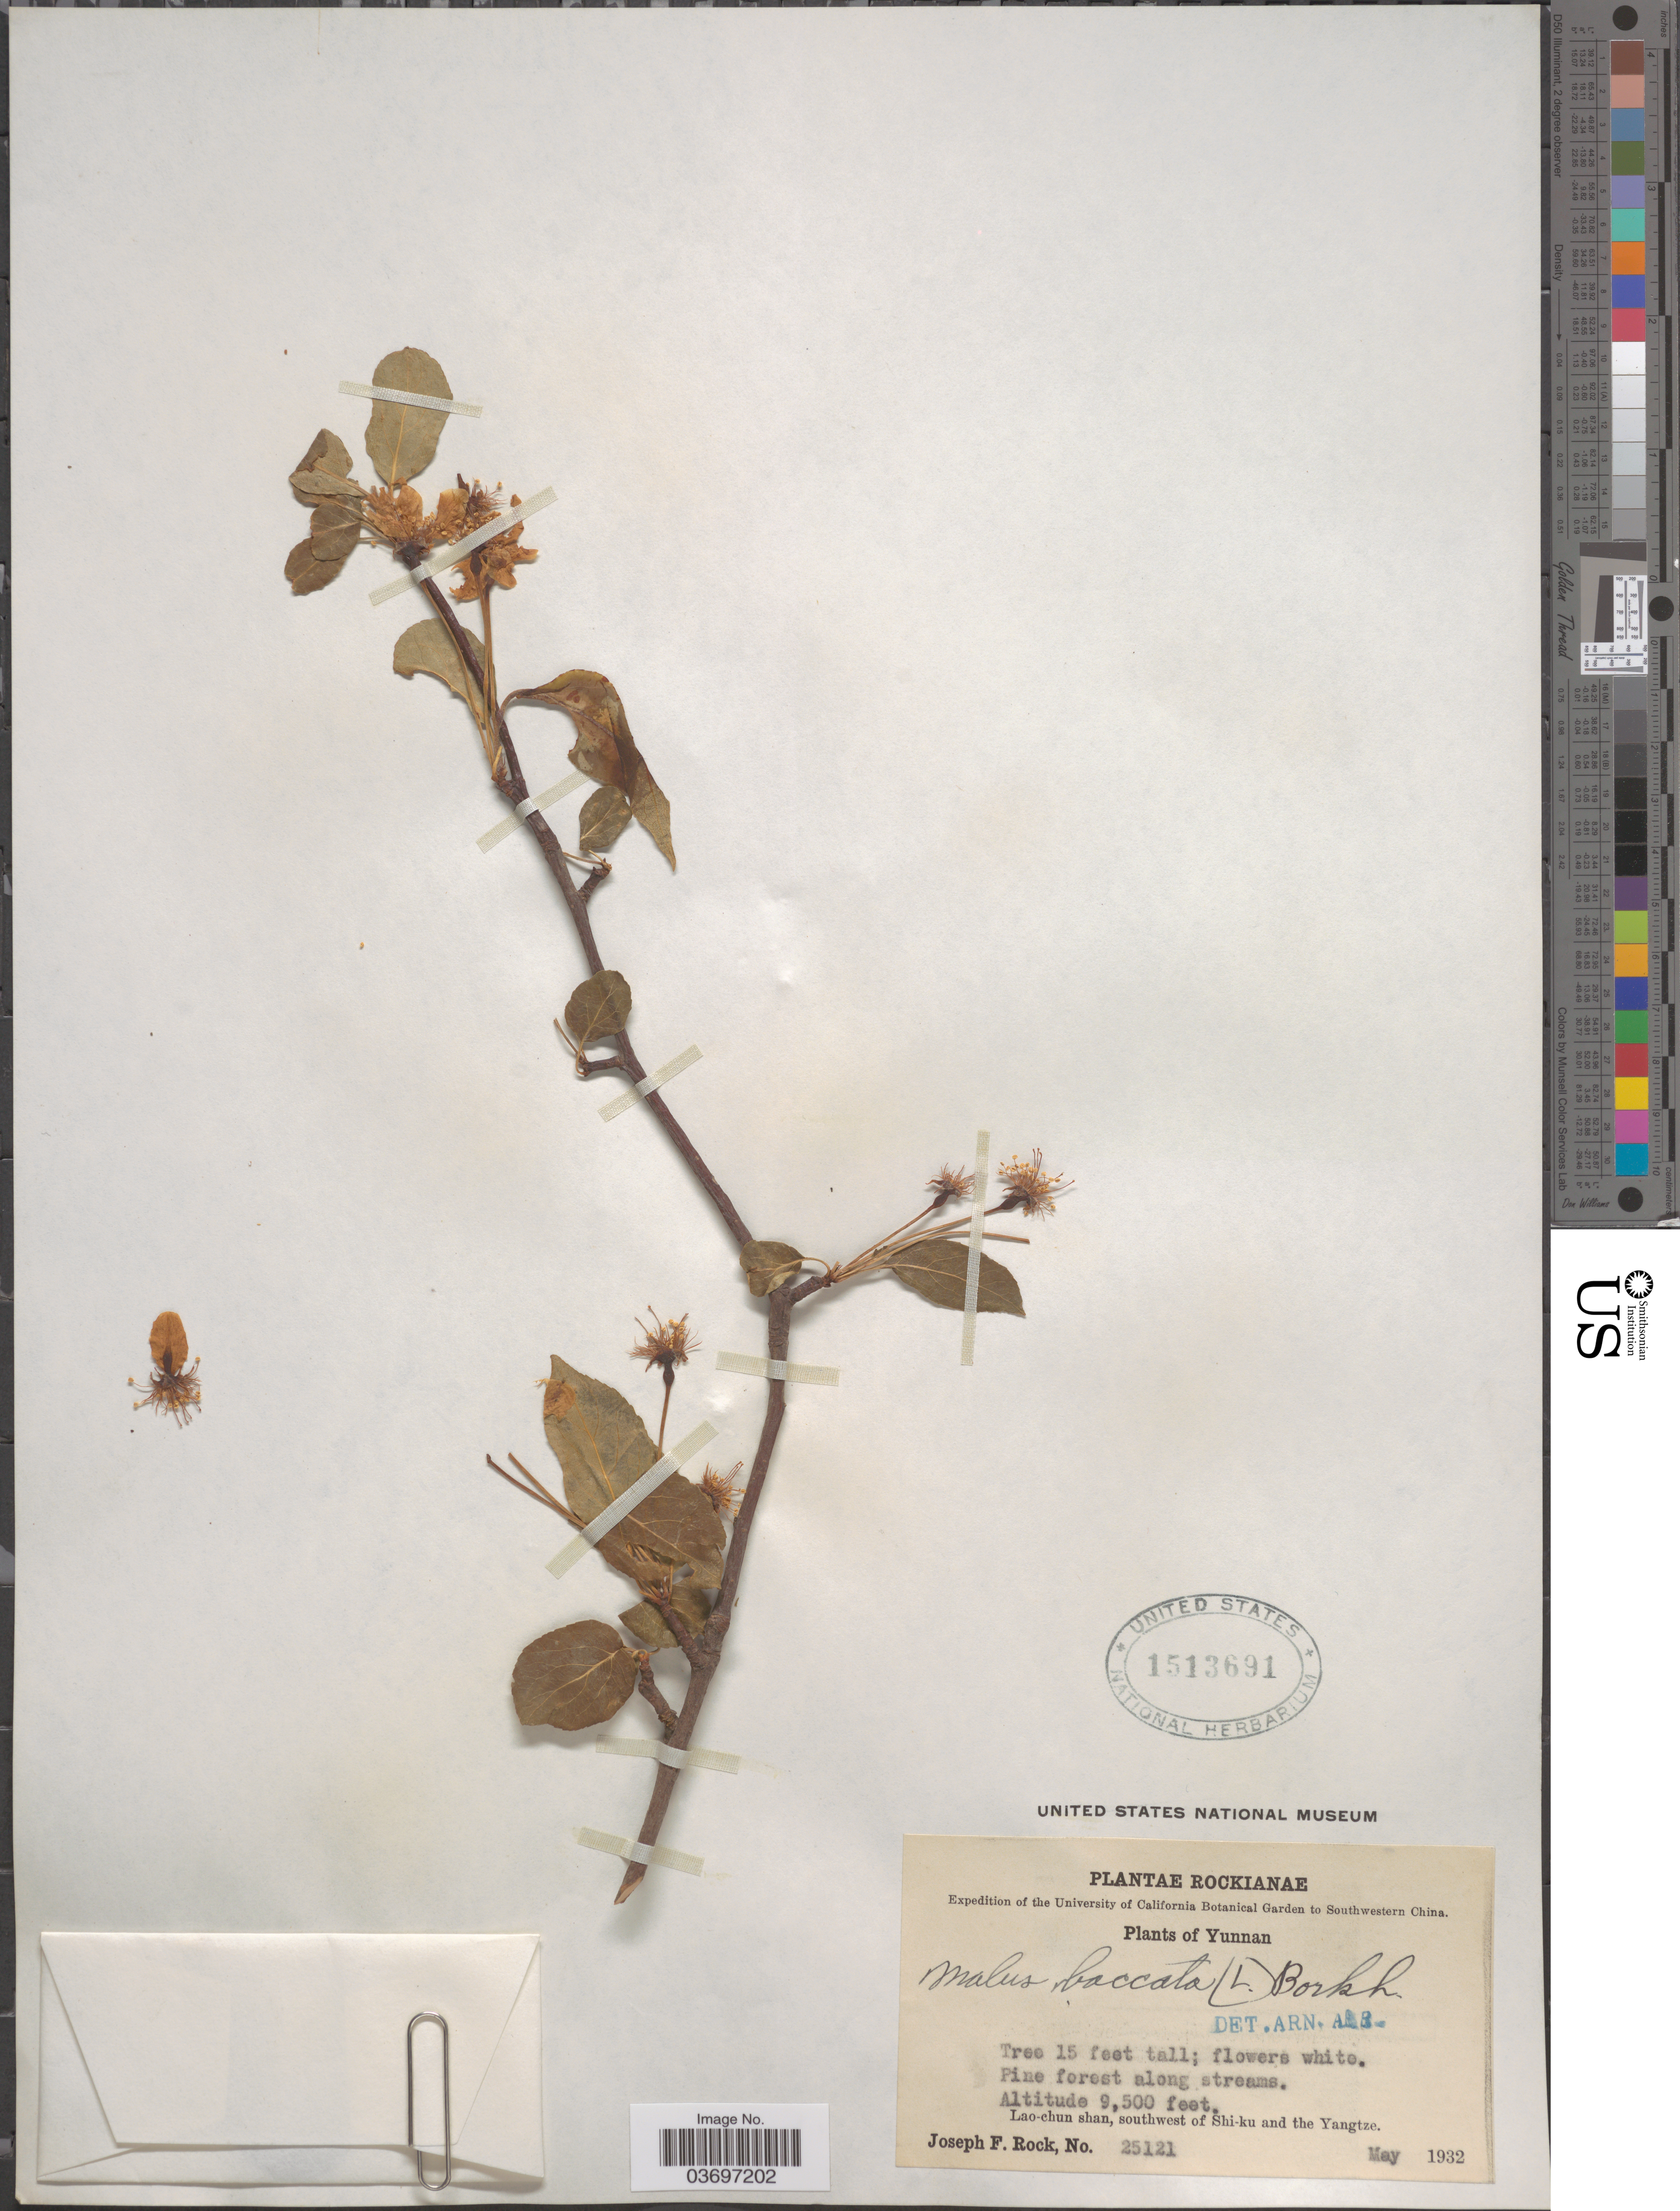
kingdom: Plantae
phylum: Tracheophyta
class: Magnoliopsida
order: Rosales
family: Rosaceae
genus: Malus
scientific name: Malus baccata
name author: (L.) Borkh.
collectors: J. F. Rock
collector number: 25121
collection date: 1932-05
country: China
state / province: Yunnan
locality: Southwestern China. Lao-chun shan, southwest of Shi-ku and the Yangtze.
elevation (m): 2896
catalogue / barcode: US 1513691